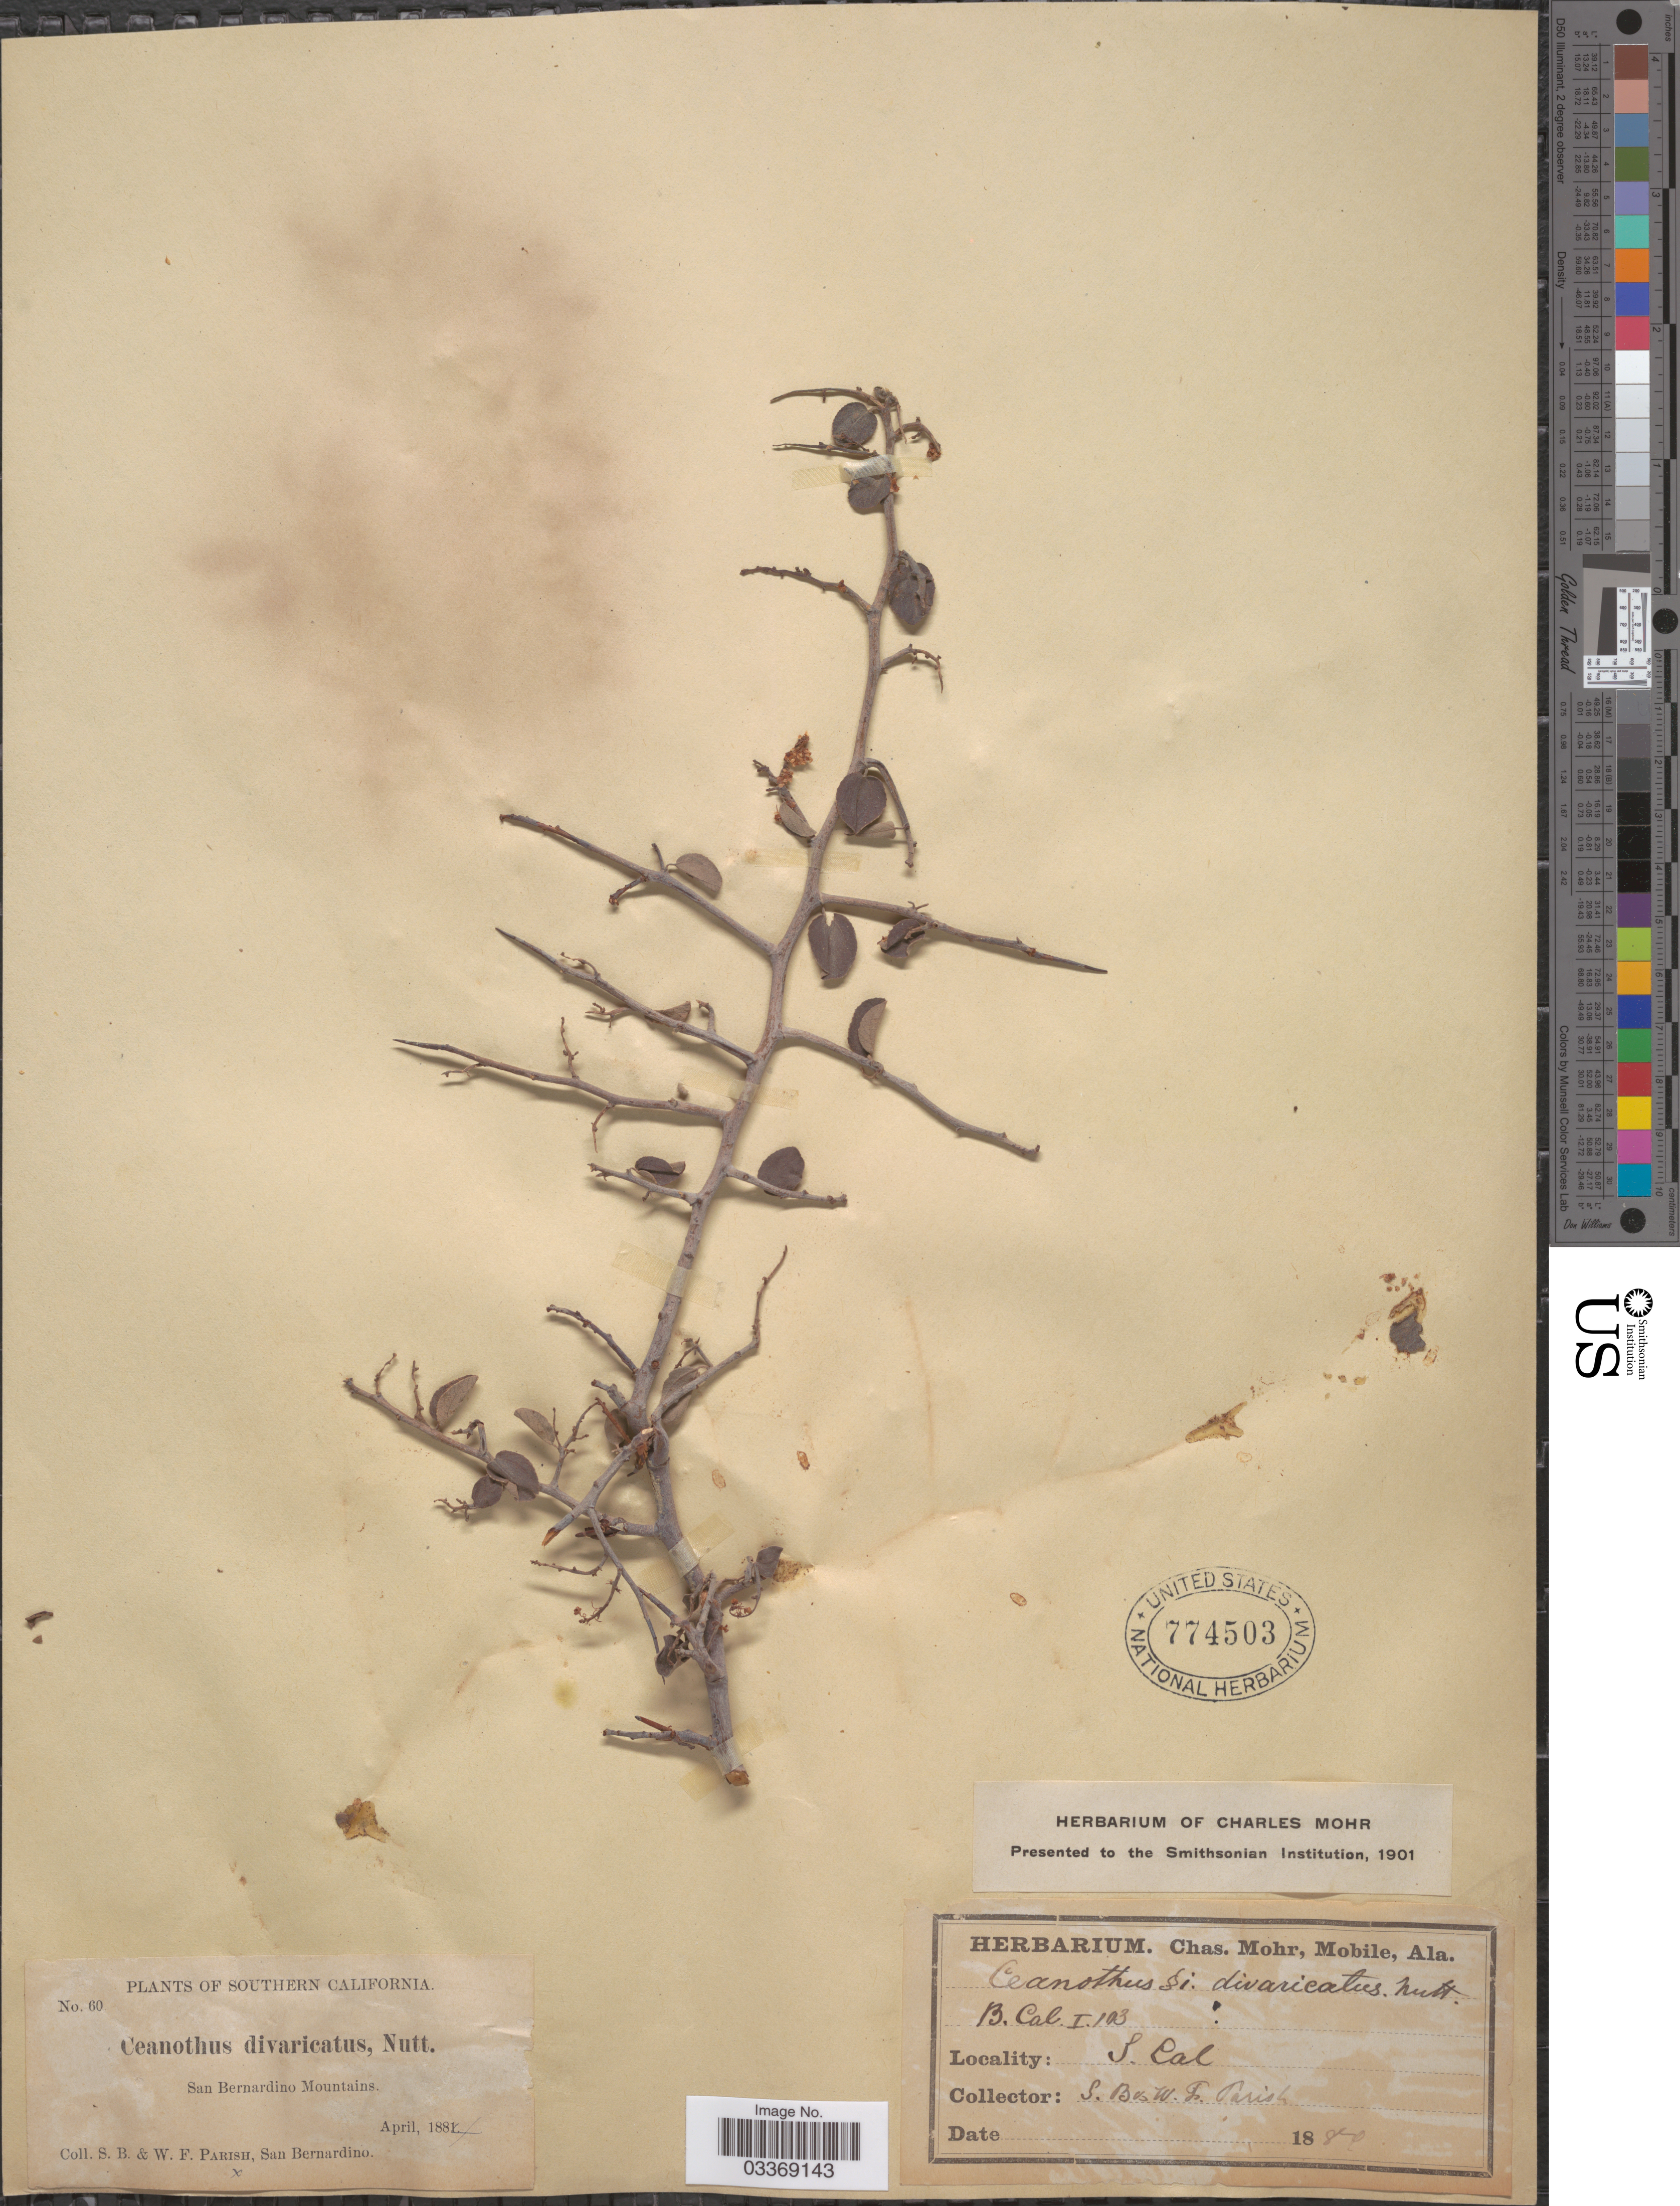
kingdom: Plantae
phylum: Tracheophyta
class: Magnoliopsida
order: Rosales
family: Rhamnaceae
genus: Ceanothus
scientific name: Ceanothus divaricatus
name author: Nutt. ex Torr. & S.F. Gray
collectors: S. B. Parish & W. F. Parish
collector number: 60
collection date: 1884-04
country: United States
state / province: California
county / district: San Bernardino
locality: Southern California, San Bernardino Mountains.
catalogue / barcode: US 774503